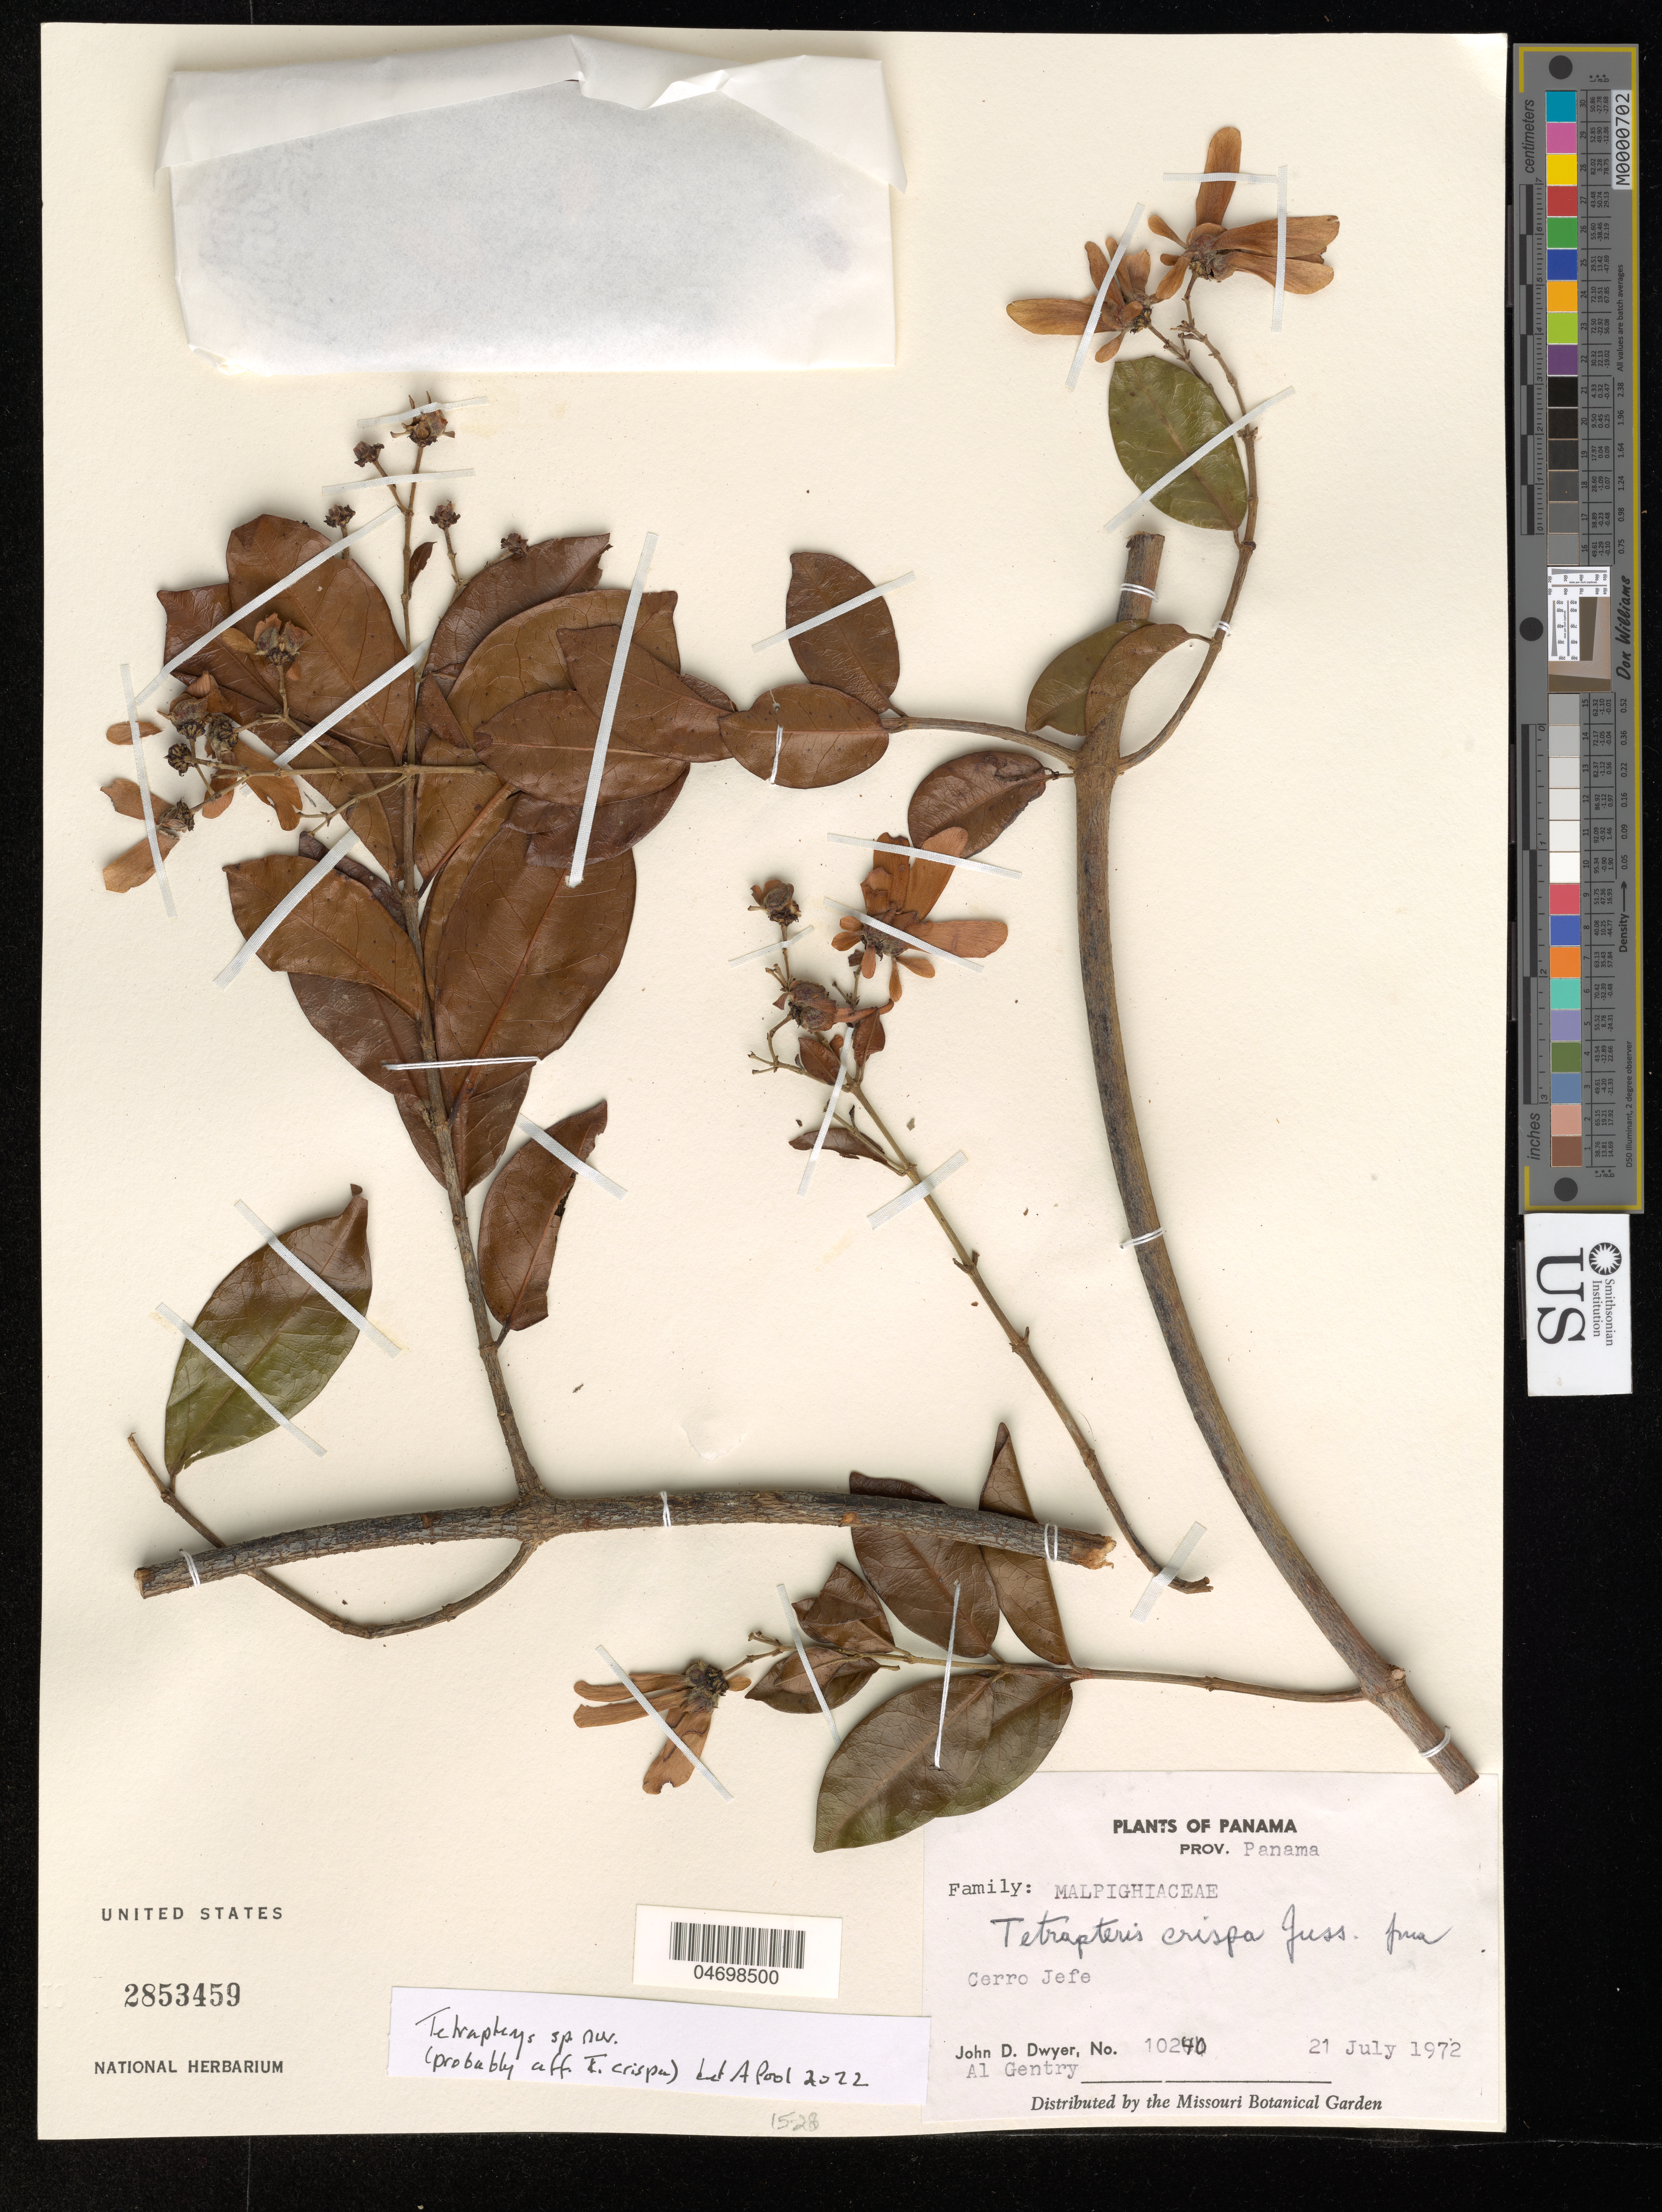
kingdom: Plantae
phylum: Tracheophyta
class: Magnoliopsida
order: Malpighiales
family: Malpighiaceae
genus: Tetrapterys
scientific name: Tetrapterys sp. nov.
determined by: Pool, A., (MO), Missouri Botanical Garden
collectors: J. D. Dwyer & A. H. Gentry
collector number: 10240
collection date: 1972-07-21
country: Panama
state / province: Panamá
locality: Cerro Jefe.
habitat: Cerro Jefe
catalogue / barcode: US 2853459